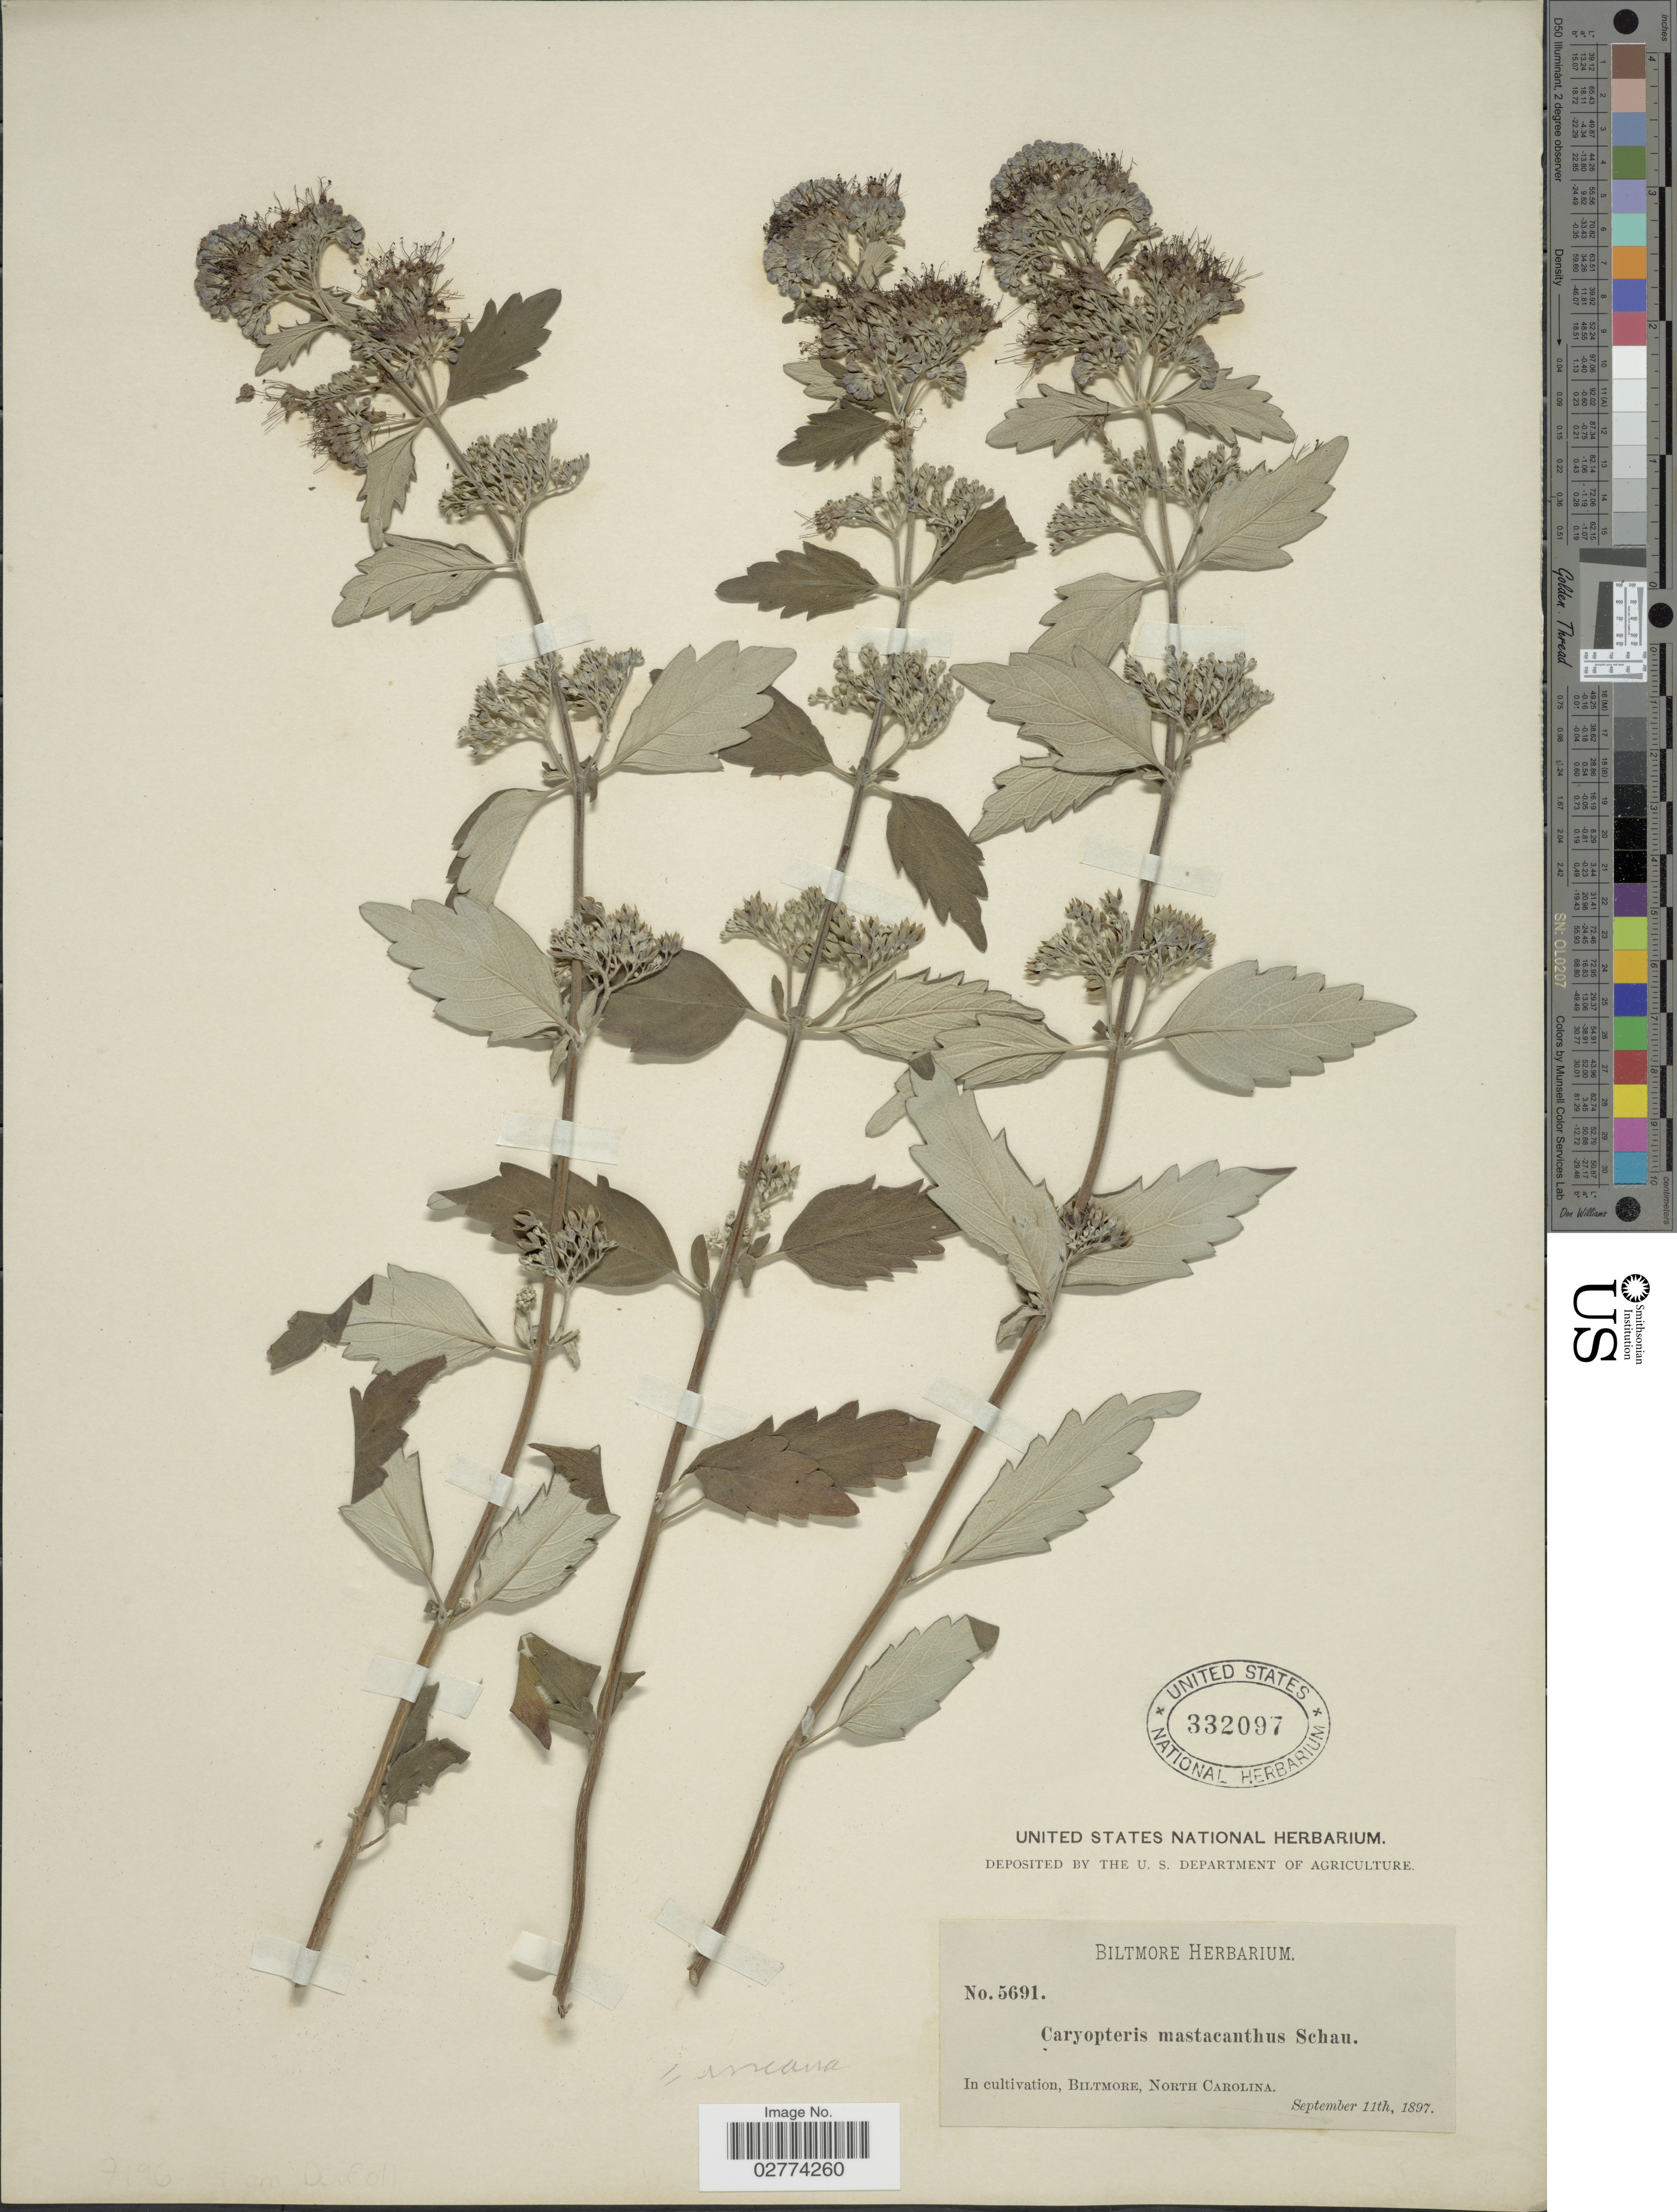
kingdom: Plantae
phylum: Tracheophyta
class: Magnoliopsida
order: Lamiales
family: Lamiaceae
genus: Caryopteris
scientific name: Caryopteris incana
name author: (Thunb. ex Houtt.) Miq.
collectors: ex herb. Biltmore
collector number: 5691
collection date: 1897-09-11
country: United States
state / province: North Carolina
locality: Biltmore.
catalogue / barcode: US 332097